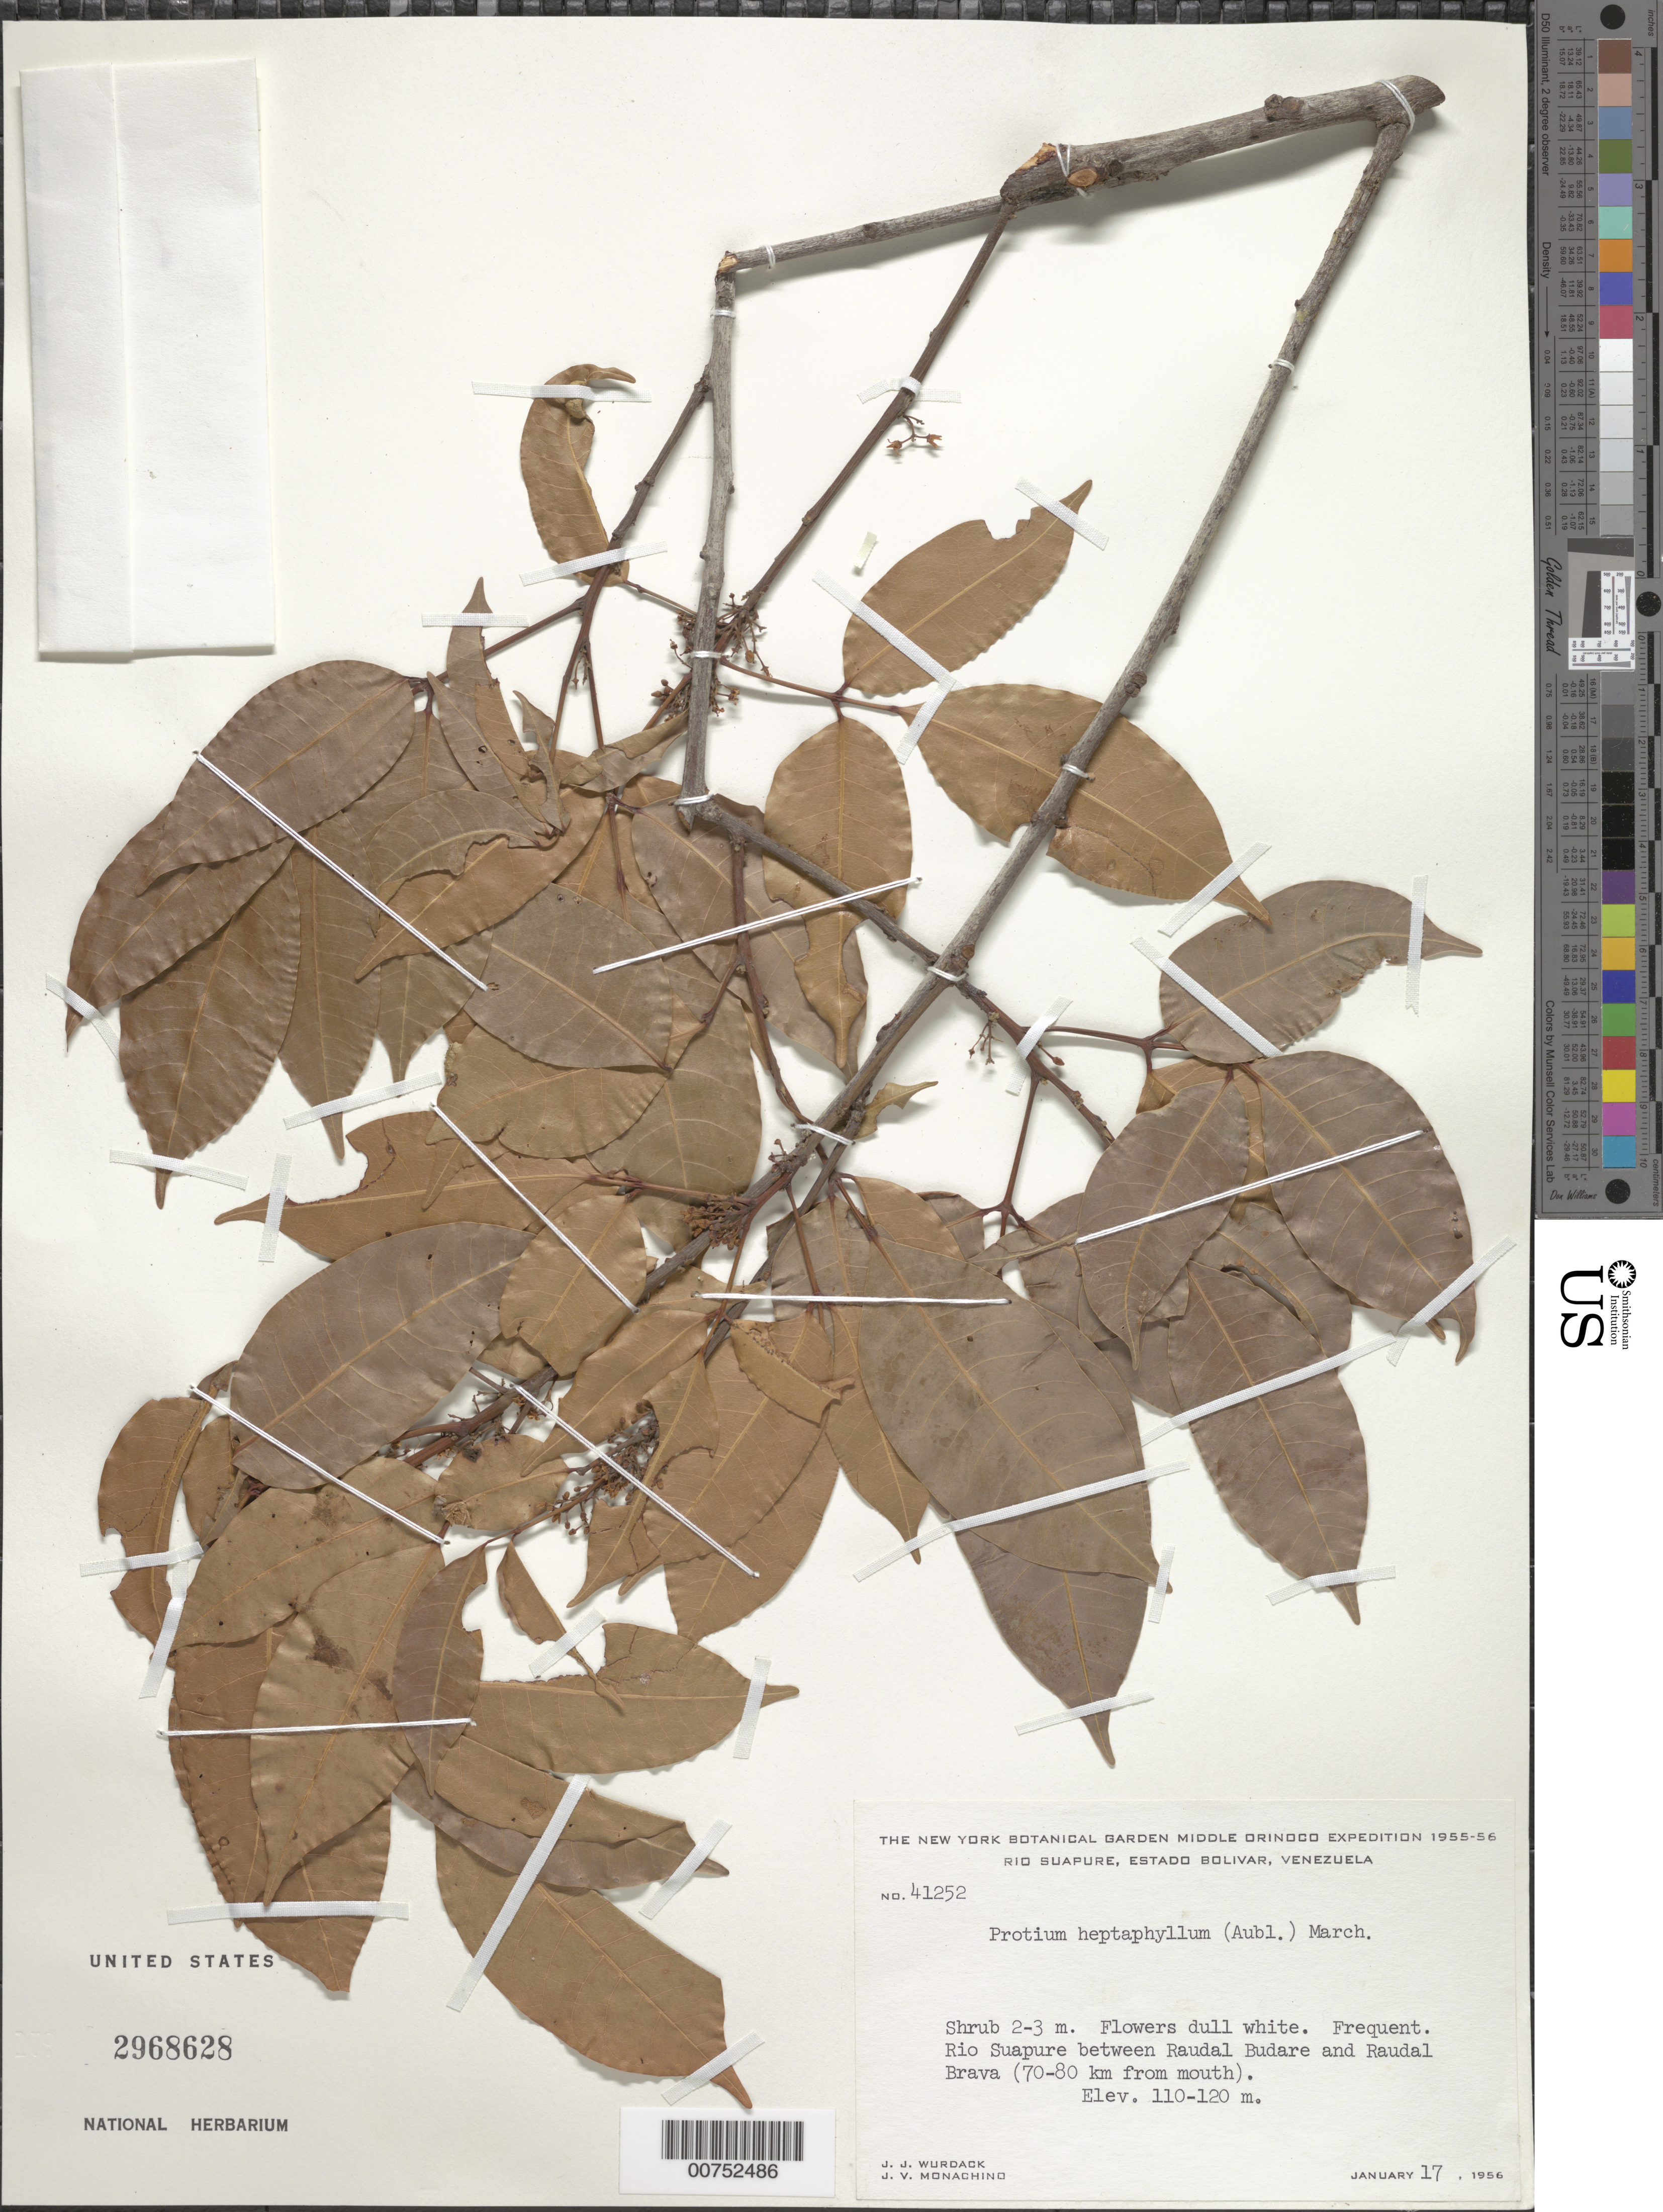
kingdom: Plantae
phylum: Tracheophyta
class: Magnoliopsida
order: Sapindales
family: Burseraceae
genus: Protium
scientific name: Protium heptaphyllum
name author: (Aubl.) Marchand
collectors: J. J. Wurdack & J. V. Monachino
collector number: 41252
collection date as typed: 17-Jan-56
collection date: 1956-01-17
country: Venezuela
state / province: Bolívar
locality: Río Suapure, between Raudal Budare and Raudal Pta. Brava, 70-80 km from mouth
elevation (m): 110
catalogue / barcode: US 2968628